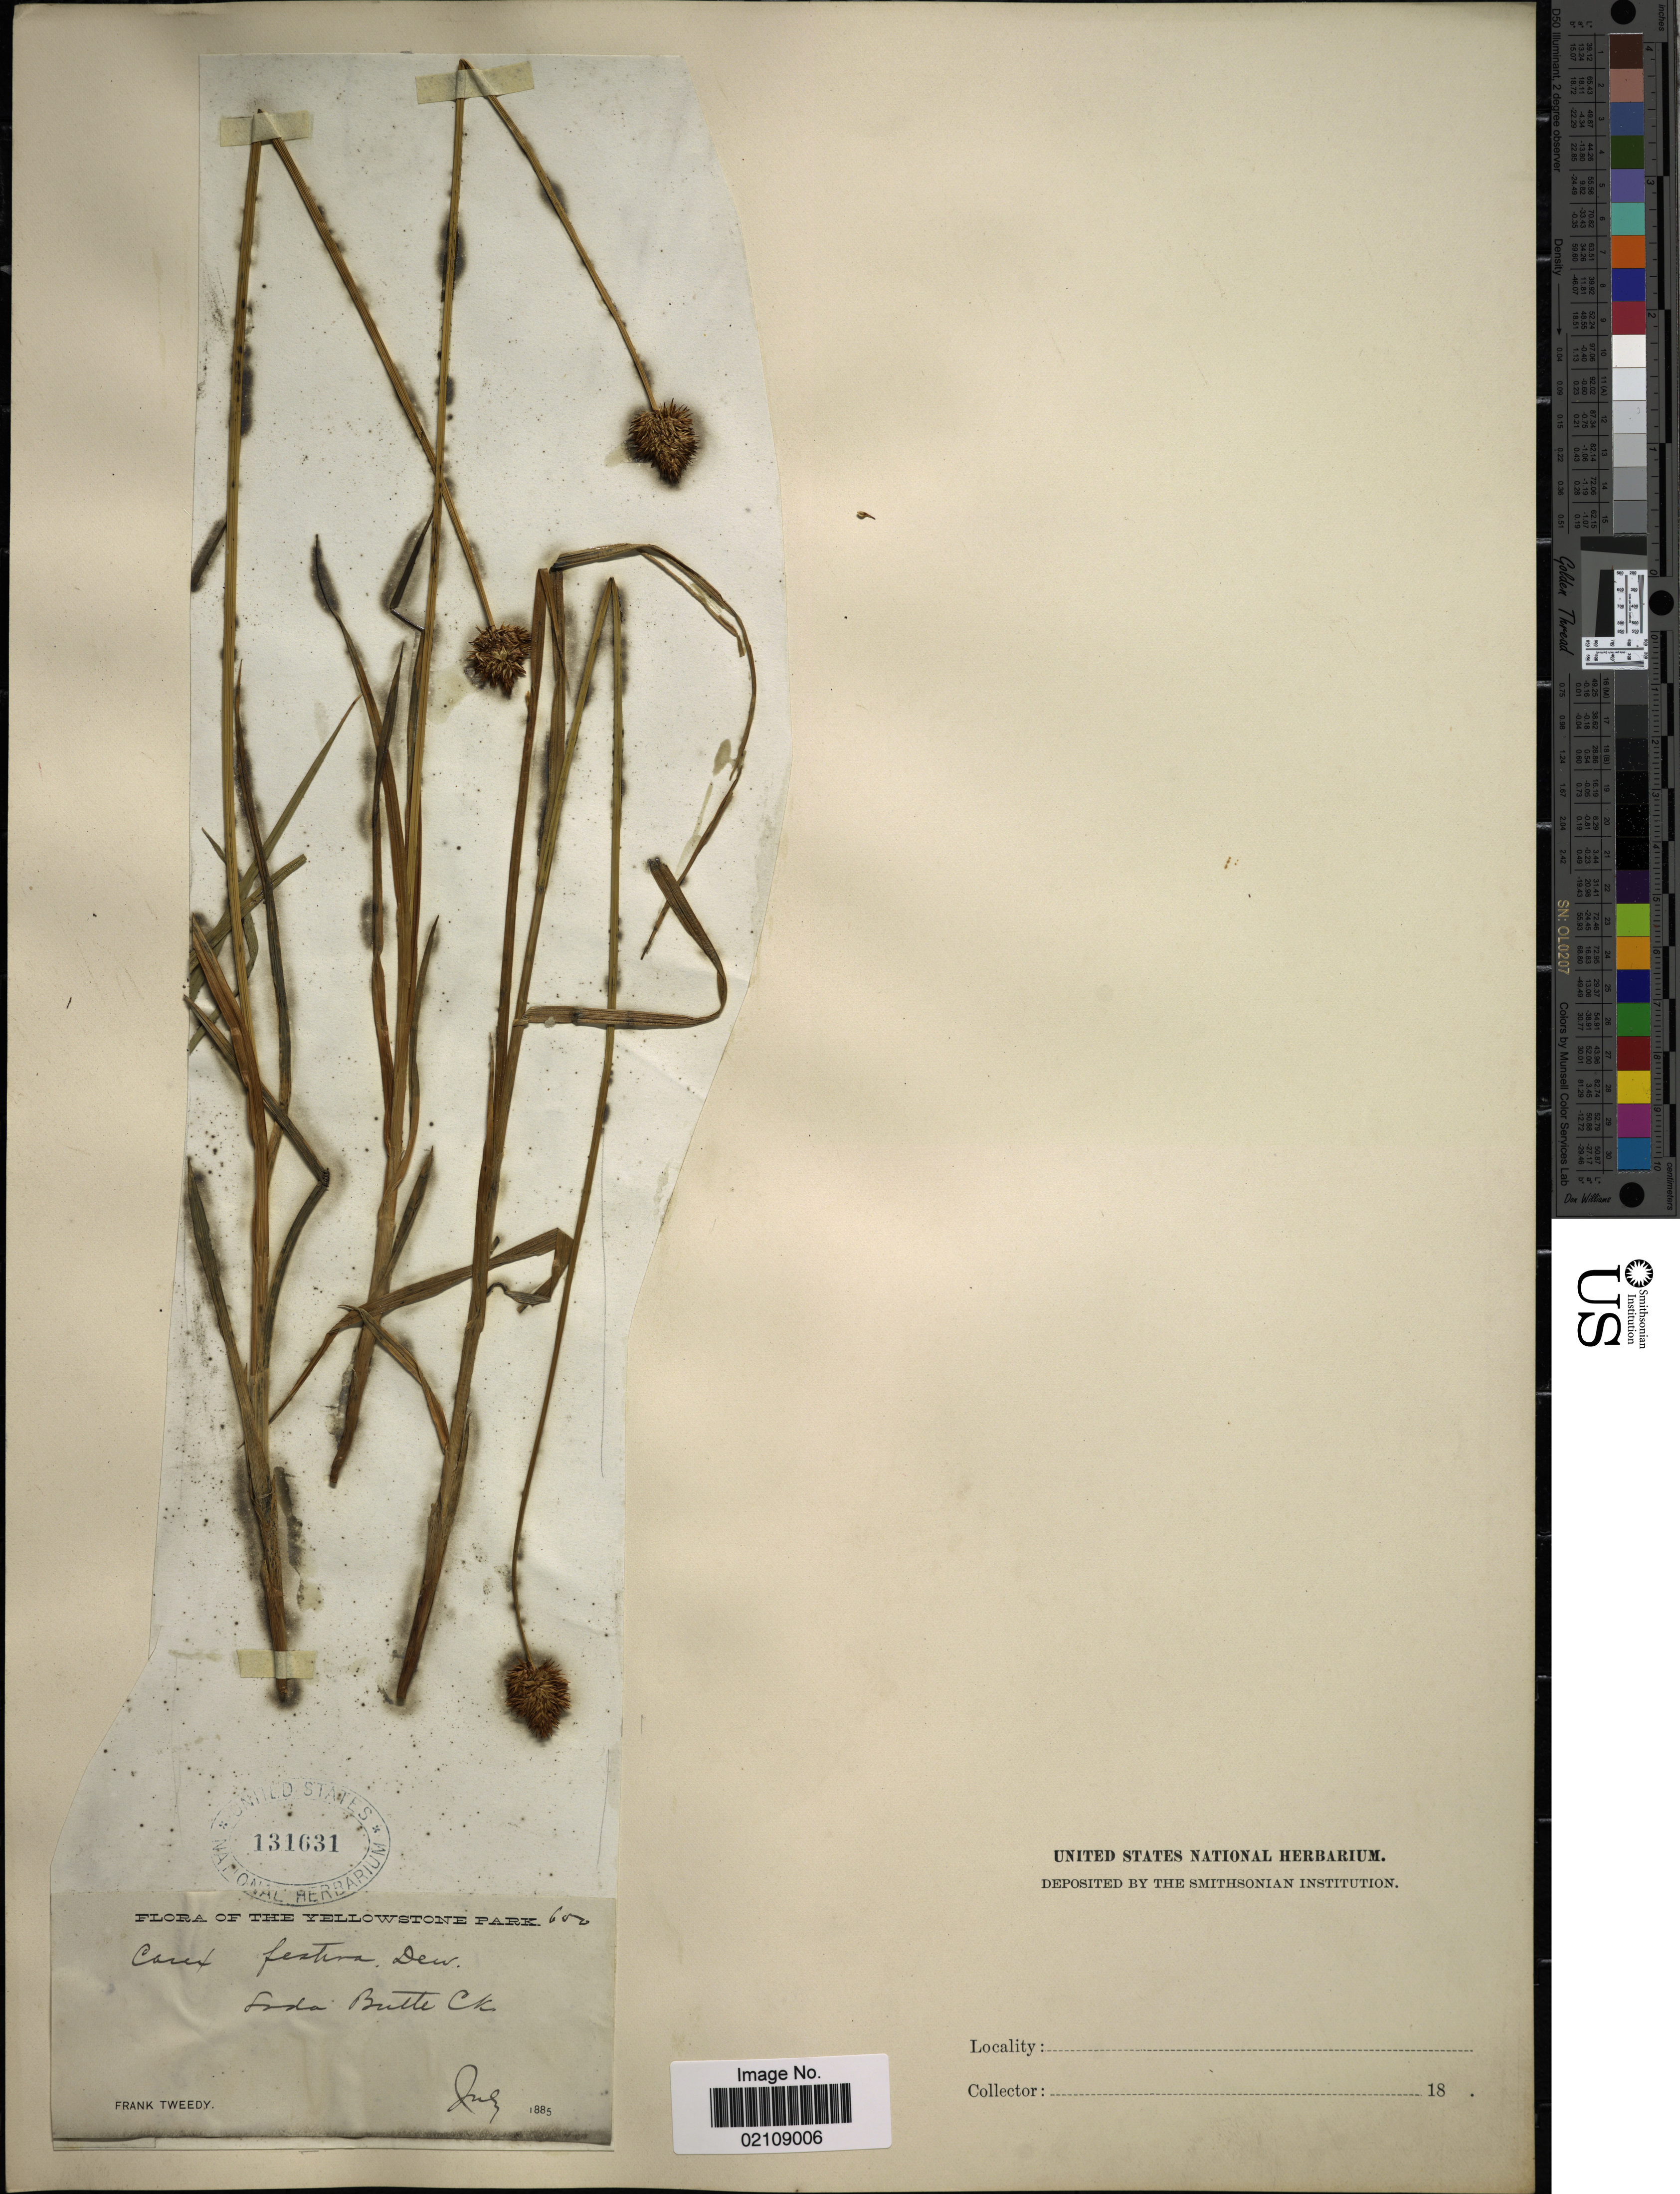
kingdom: Plantae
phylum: Tracheophyta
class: Liliopsida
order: Poales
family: Cyperaceae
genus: Carex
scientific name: Carex microptera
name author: Mack.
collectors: F. Tweedy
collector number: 600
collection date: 1885-08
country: United States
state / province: Wyoming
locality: Yellowstone Park. Soda Butte Ck.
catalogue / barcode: US 131631